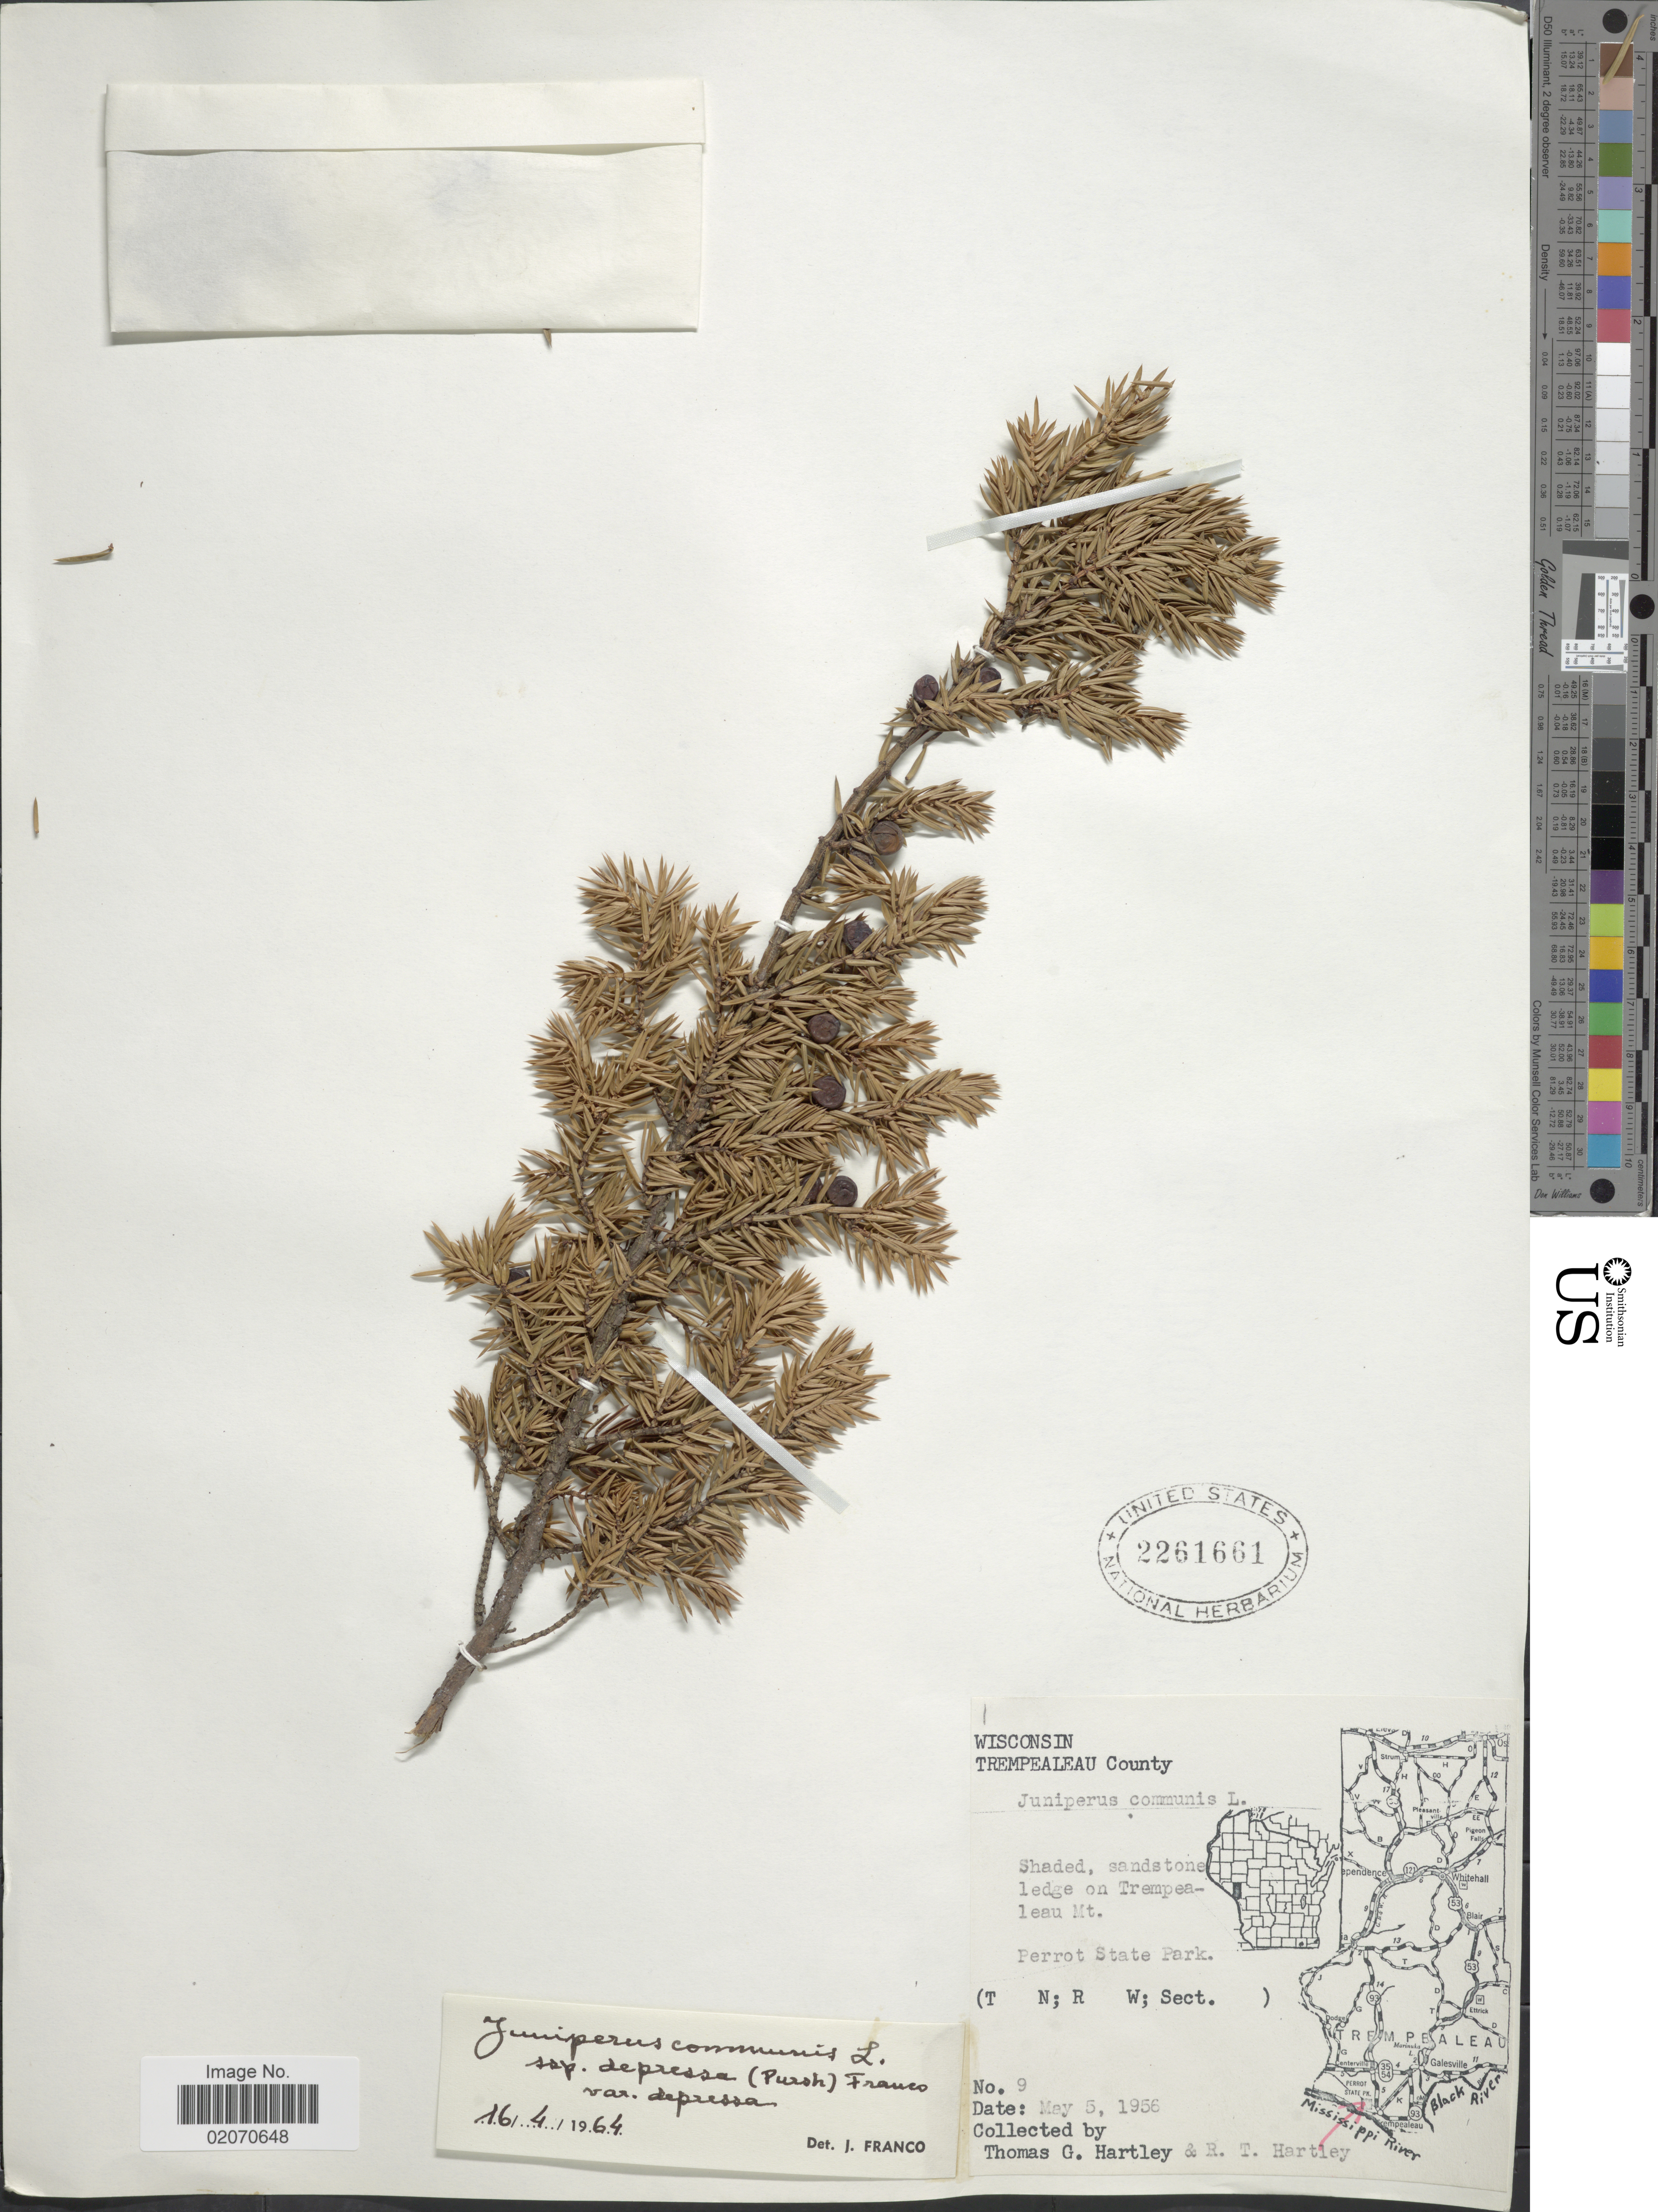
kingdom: Plantae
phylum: Tracheophyta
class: Pinopsida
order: Pinales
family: Cupressaceae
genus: Juniperus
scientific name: Juniperus communis var. depressa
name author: Pursh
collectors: T. G. Hartley & R. T. Hartley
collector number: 9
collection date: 1956-05-05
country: United States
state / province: Wisconsin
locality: Trempealeau County, sandstone ledge on Trepealeau Mt. Perrot State Park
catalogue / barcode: US 2261661